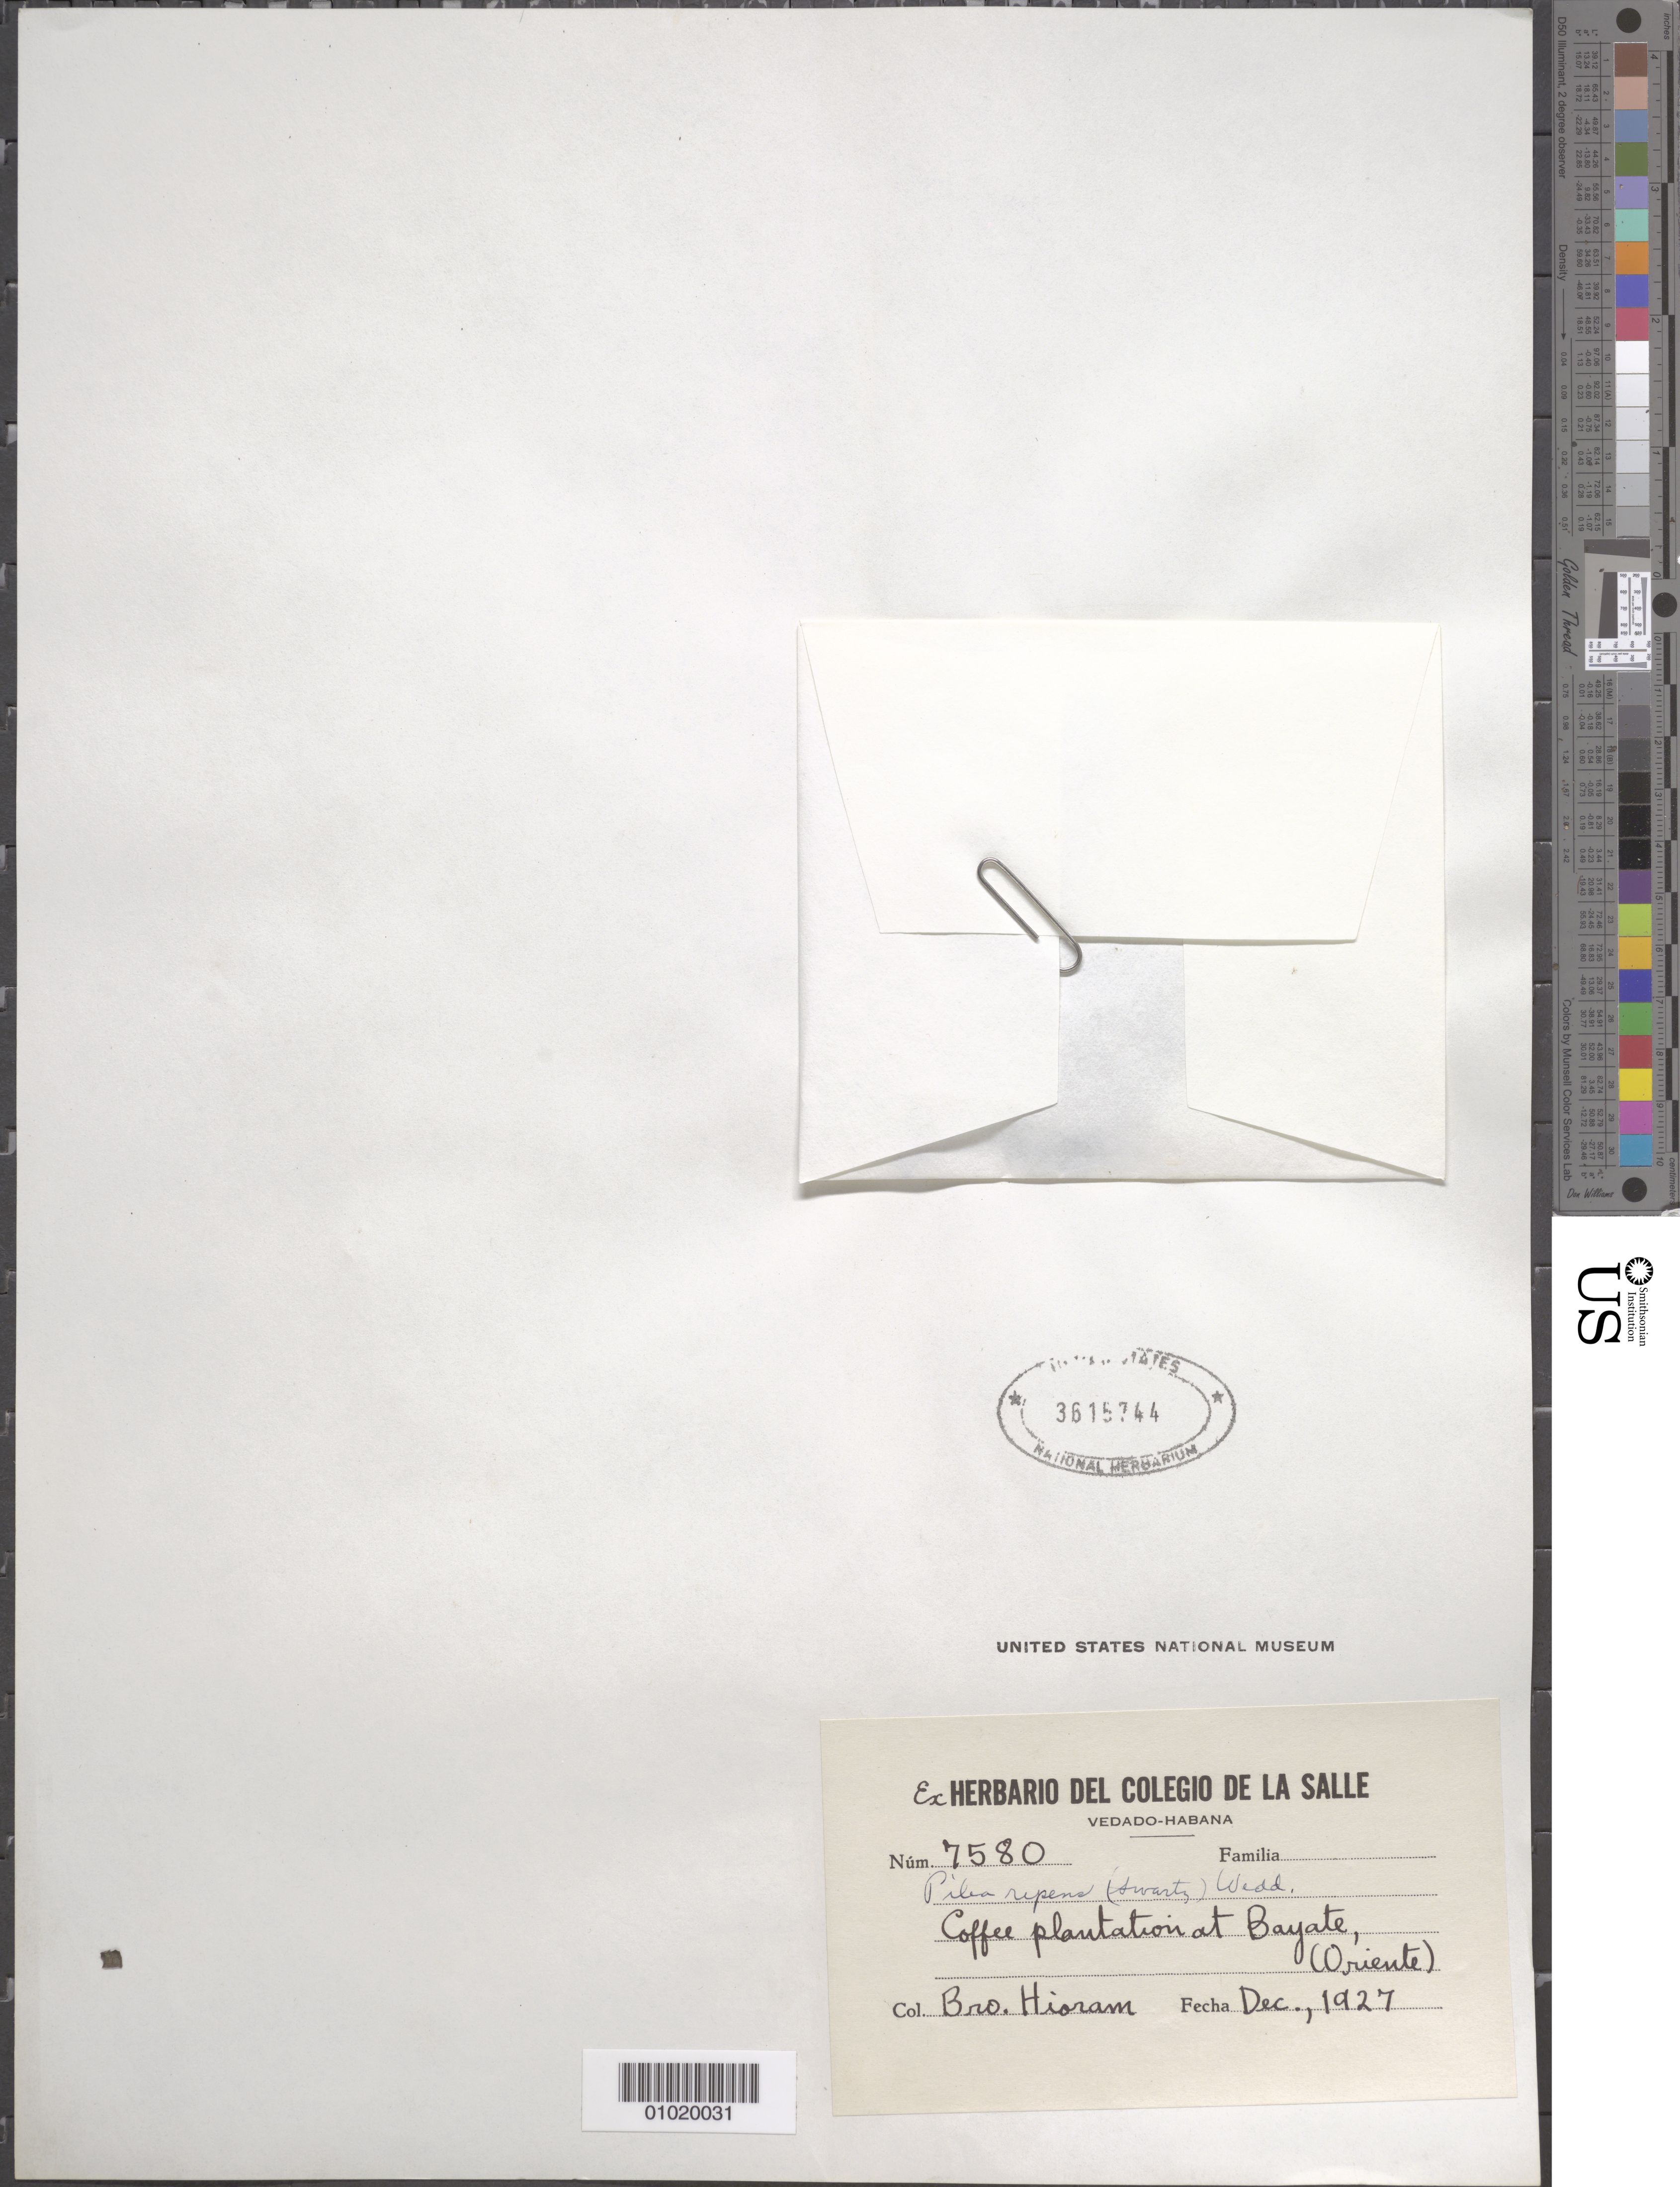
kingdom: Plantae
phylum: Tracheophyta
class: Magnoliopsida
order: Rosales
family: Urticaceae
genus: Pilea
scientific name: Pilea repens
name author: (Sw.) Wedd.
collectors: Bro. Hioram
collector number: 7580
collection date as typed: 01 Dec 1927 to 31 Dec 1927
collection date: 1927-12-01/1927-12-31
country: Cuba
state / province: Oriente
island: Cuba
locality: Bayate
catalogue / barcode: US 3615744